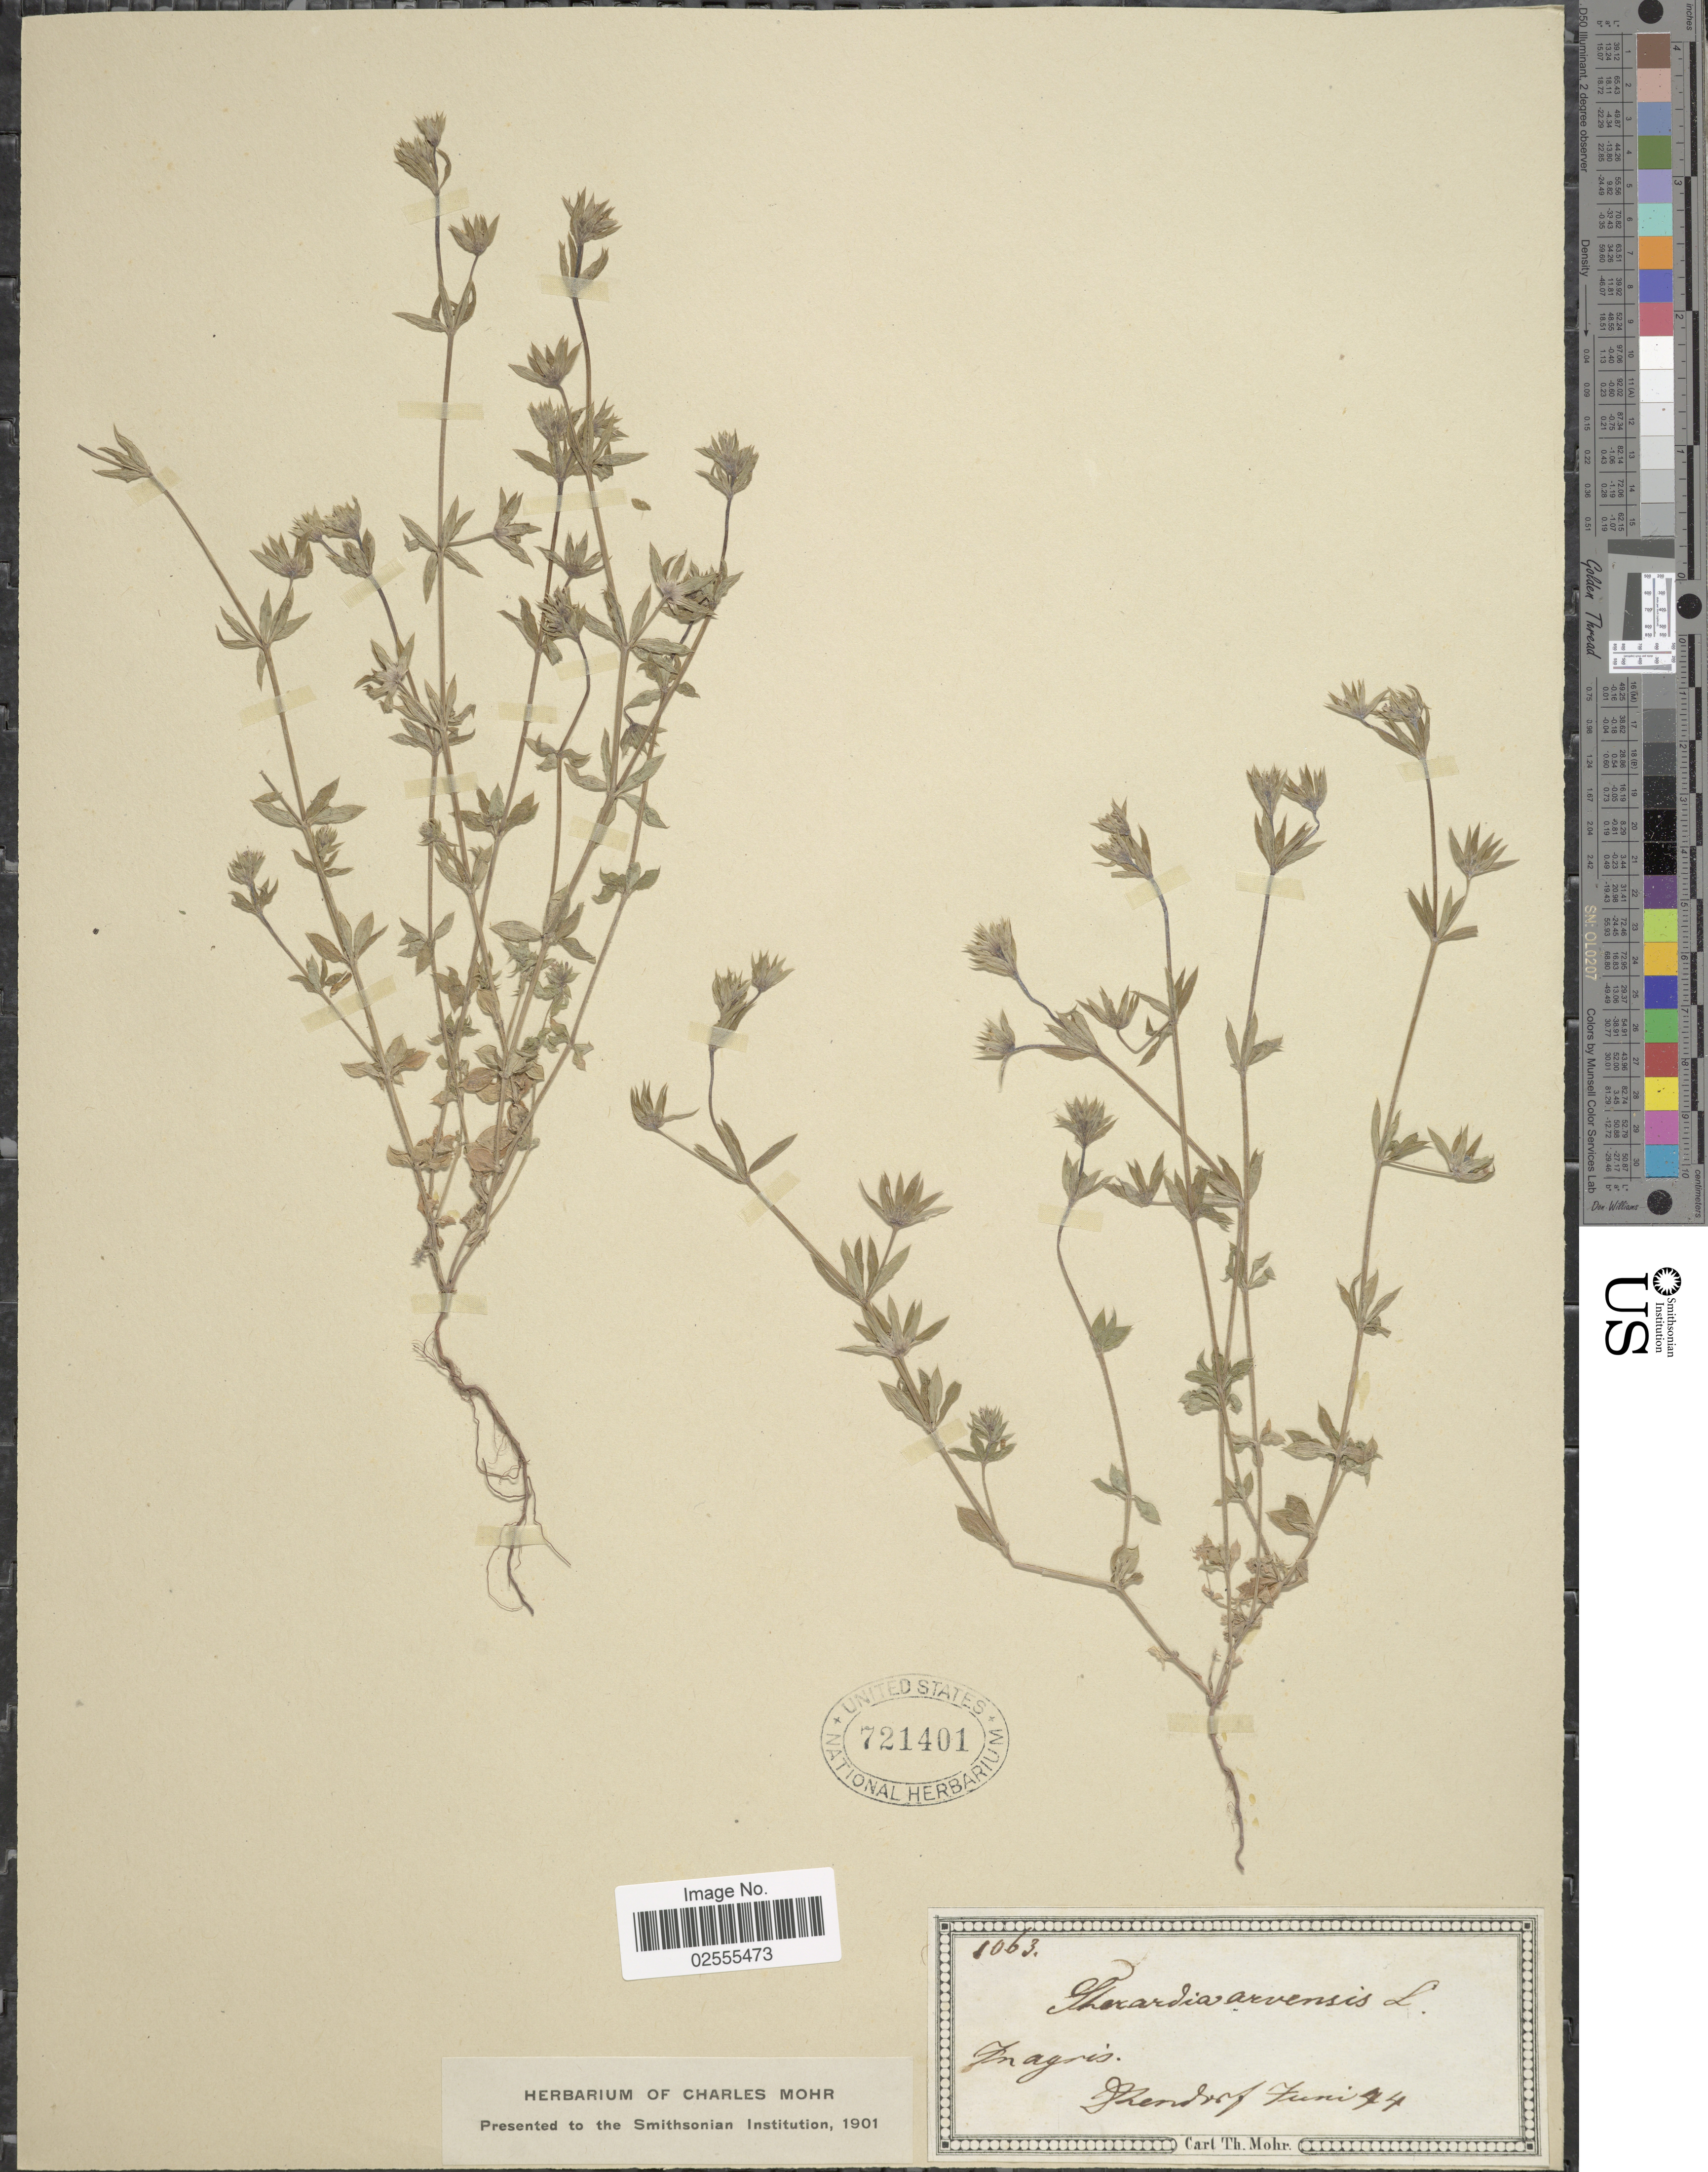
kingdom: Plantae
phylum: Tracheophyta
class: Magnoliopsida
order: Gentianales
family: Rubiaceae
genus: Sherardia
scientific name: Sherardia arvensis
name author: L.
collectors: ex herb. C.T. Mohr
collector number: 1063*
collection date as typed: Transcribed d/m/y: /6/74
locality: In agris, Dhendorf [interpreted]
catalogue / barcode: US 721401